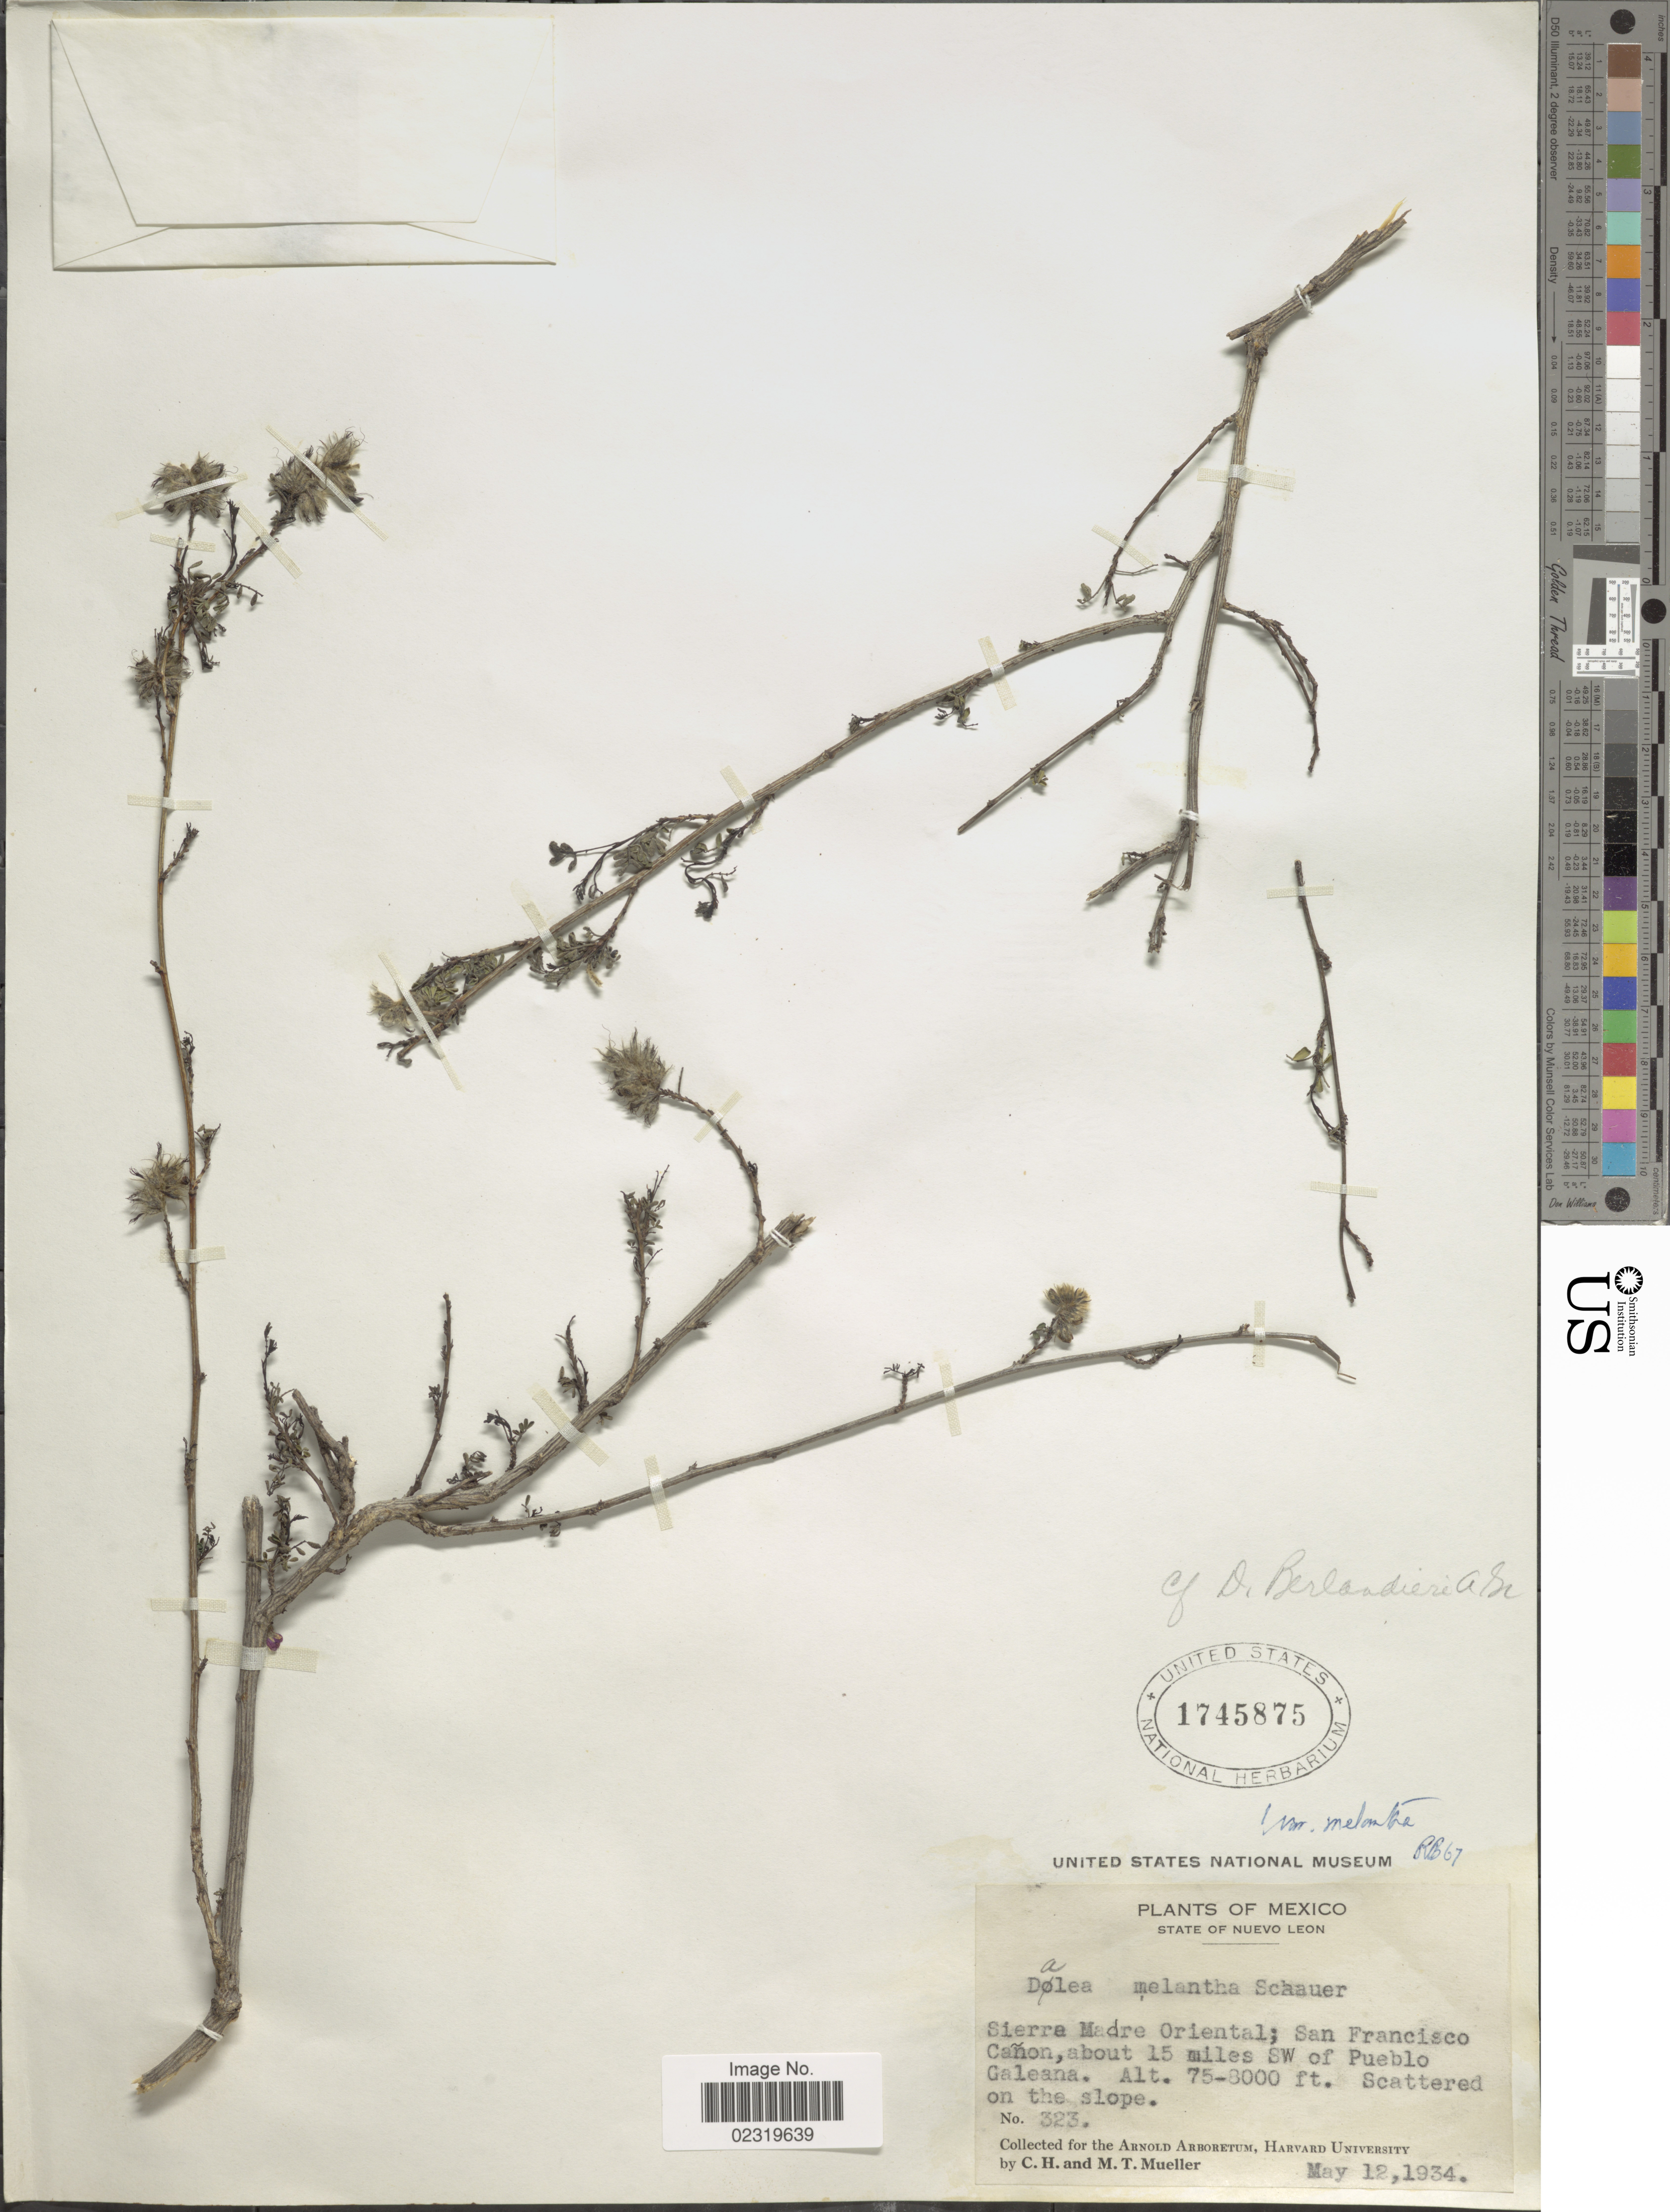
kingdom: Plantae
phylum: Tracheophyta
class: Magnoliopsida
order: Fabales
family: Fabaceae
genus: Dalea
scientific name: Dalea melantha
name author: S. Schauer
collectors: C. H. Mueller & M. Mueller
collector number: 323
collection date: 1934-05-12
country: Mexico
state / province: Nuevo León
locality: Sierra Madre Oriental, San Francisco Canon, about 15 miles SW of Pueblo Galeana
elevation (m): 2286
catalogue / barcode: US 1745875